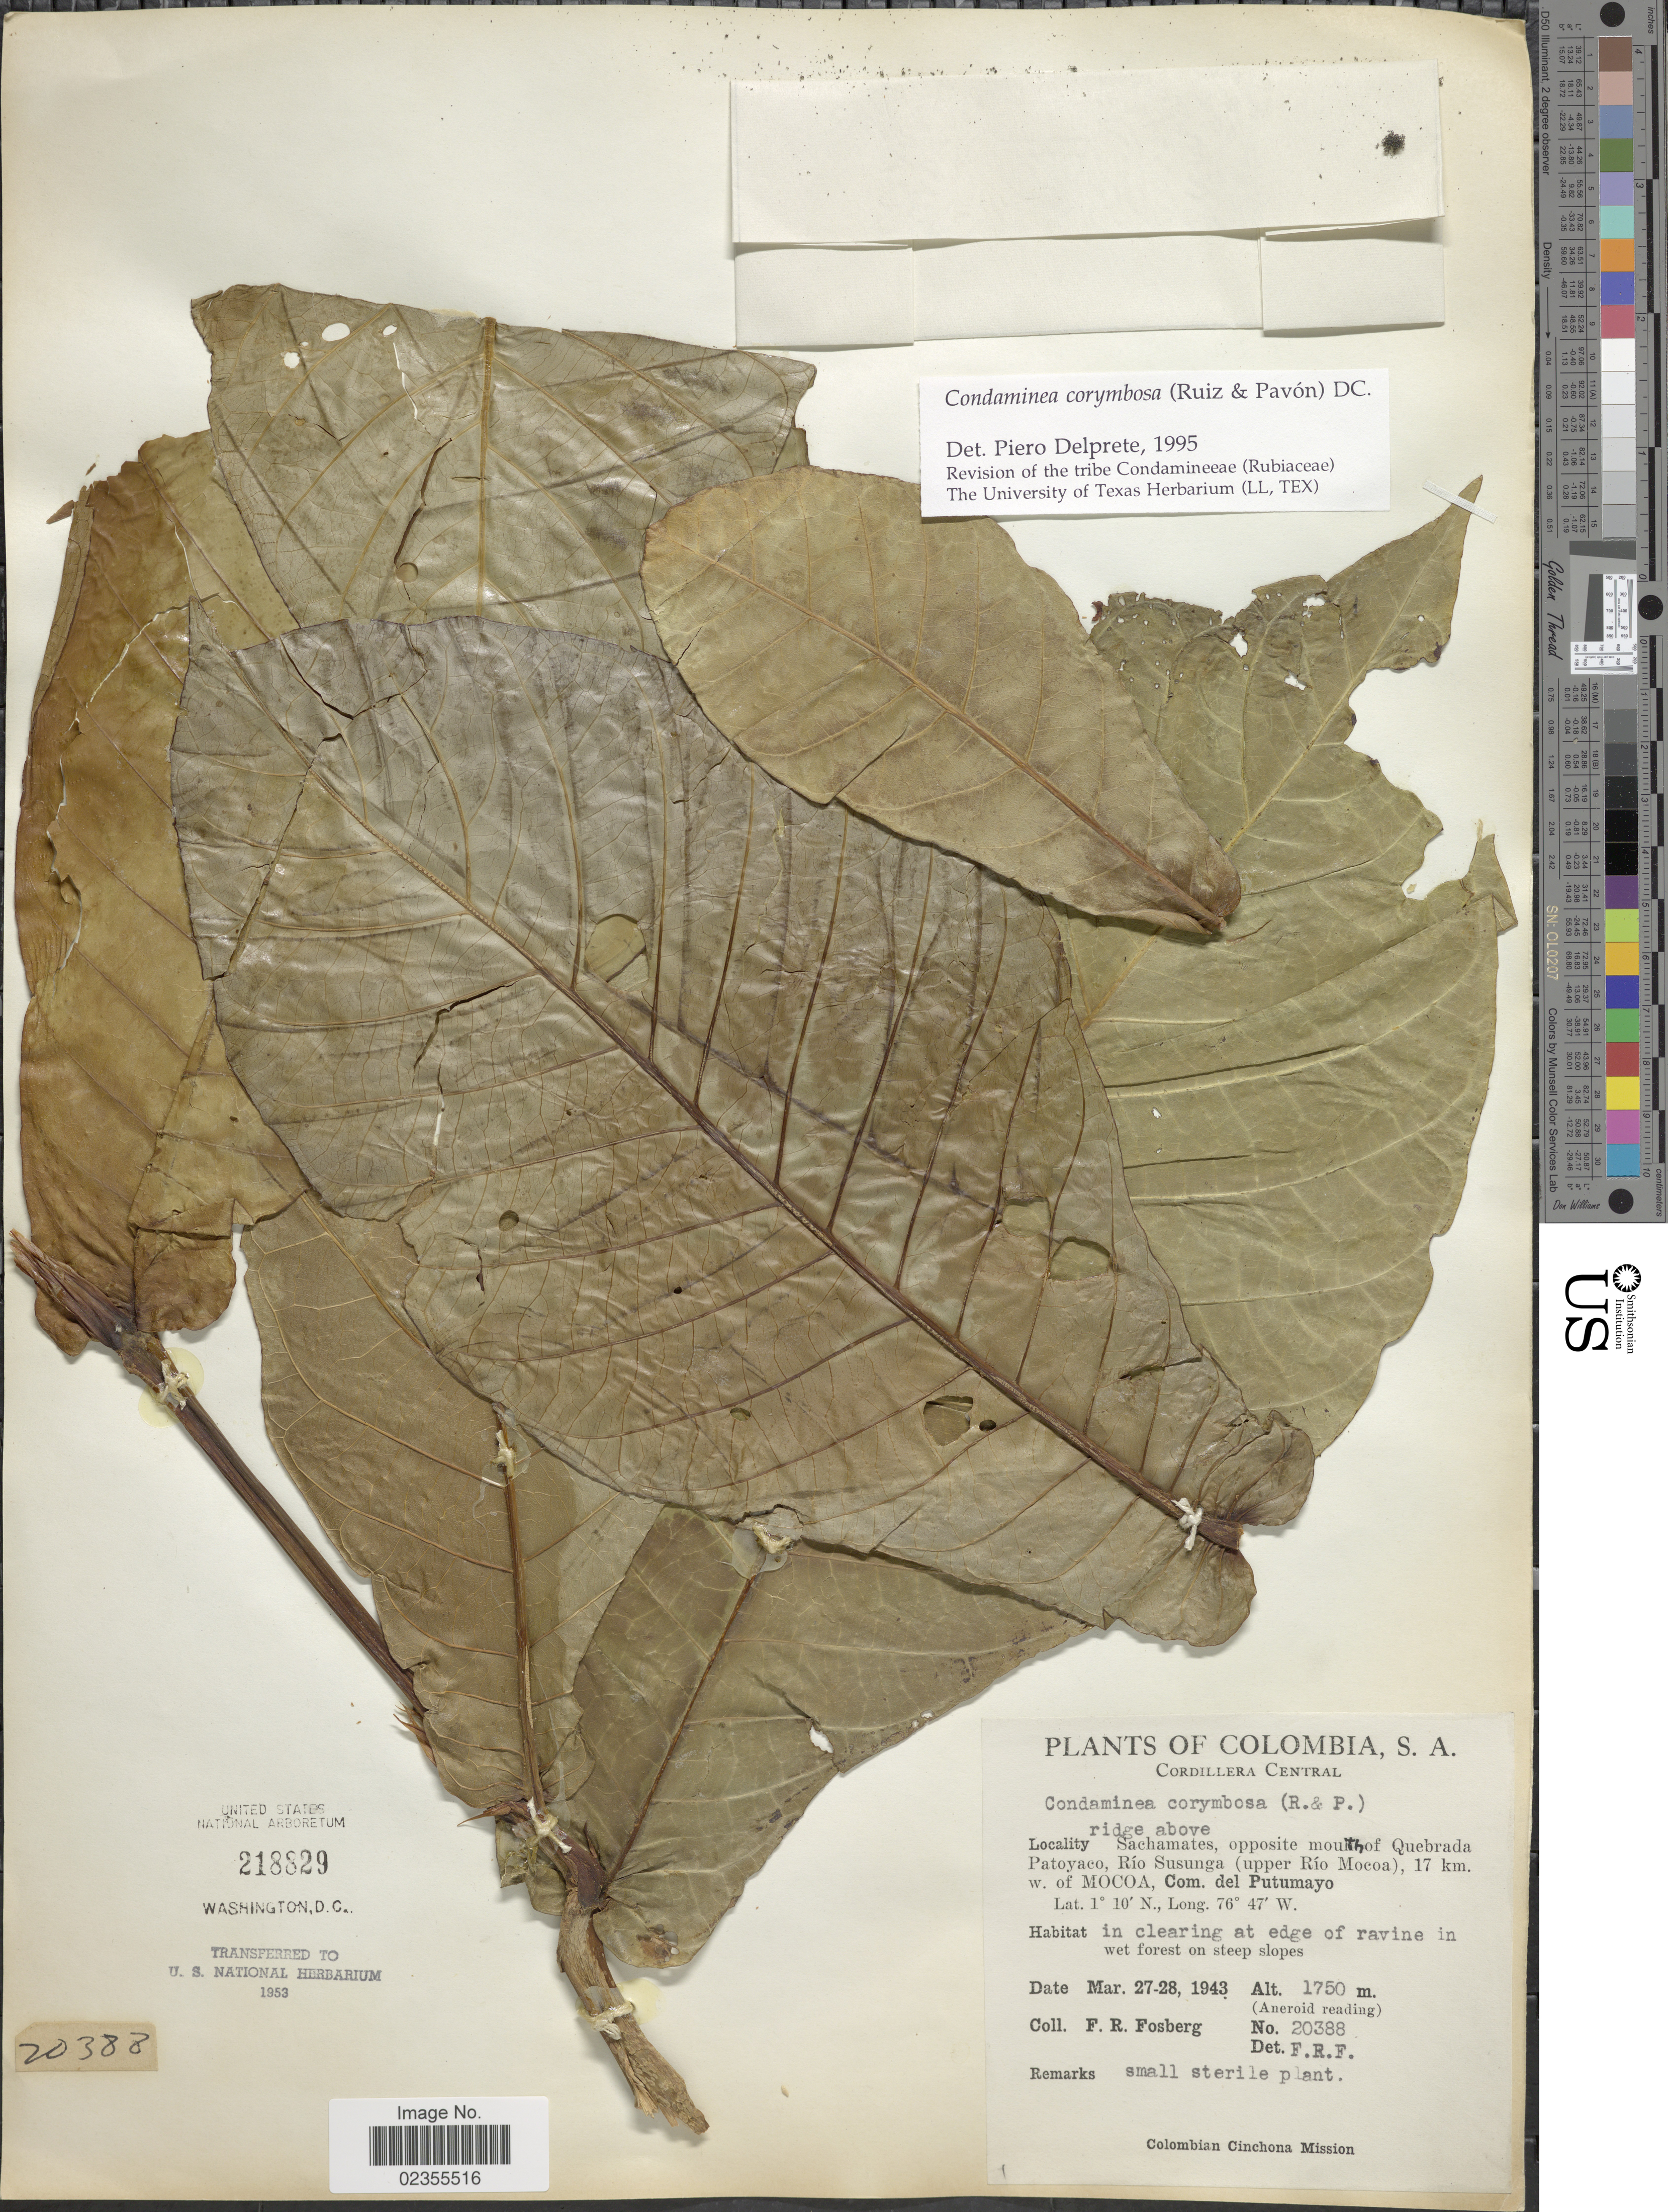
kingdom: Plantae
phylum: Tracheophyta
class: Magnoliopsida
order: Gentianales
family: Rubiaceae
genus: Condaminea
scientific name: Condaminea corymbosa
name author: (Ruiz & Pav.) DC.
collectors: F. R. Fosberg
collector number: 20388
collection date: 1943-03-27/1943-03-28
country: Colombia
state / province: Putumayo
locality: Cordillera Central. Ridge above Sachamates, opposite mouth of Quebrada Patoyaco, Rio Susunga (upper Rio Mocoa) 17 km w. of Mocoa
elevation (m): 1750